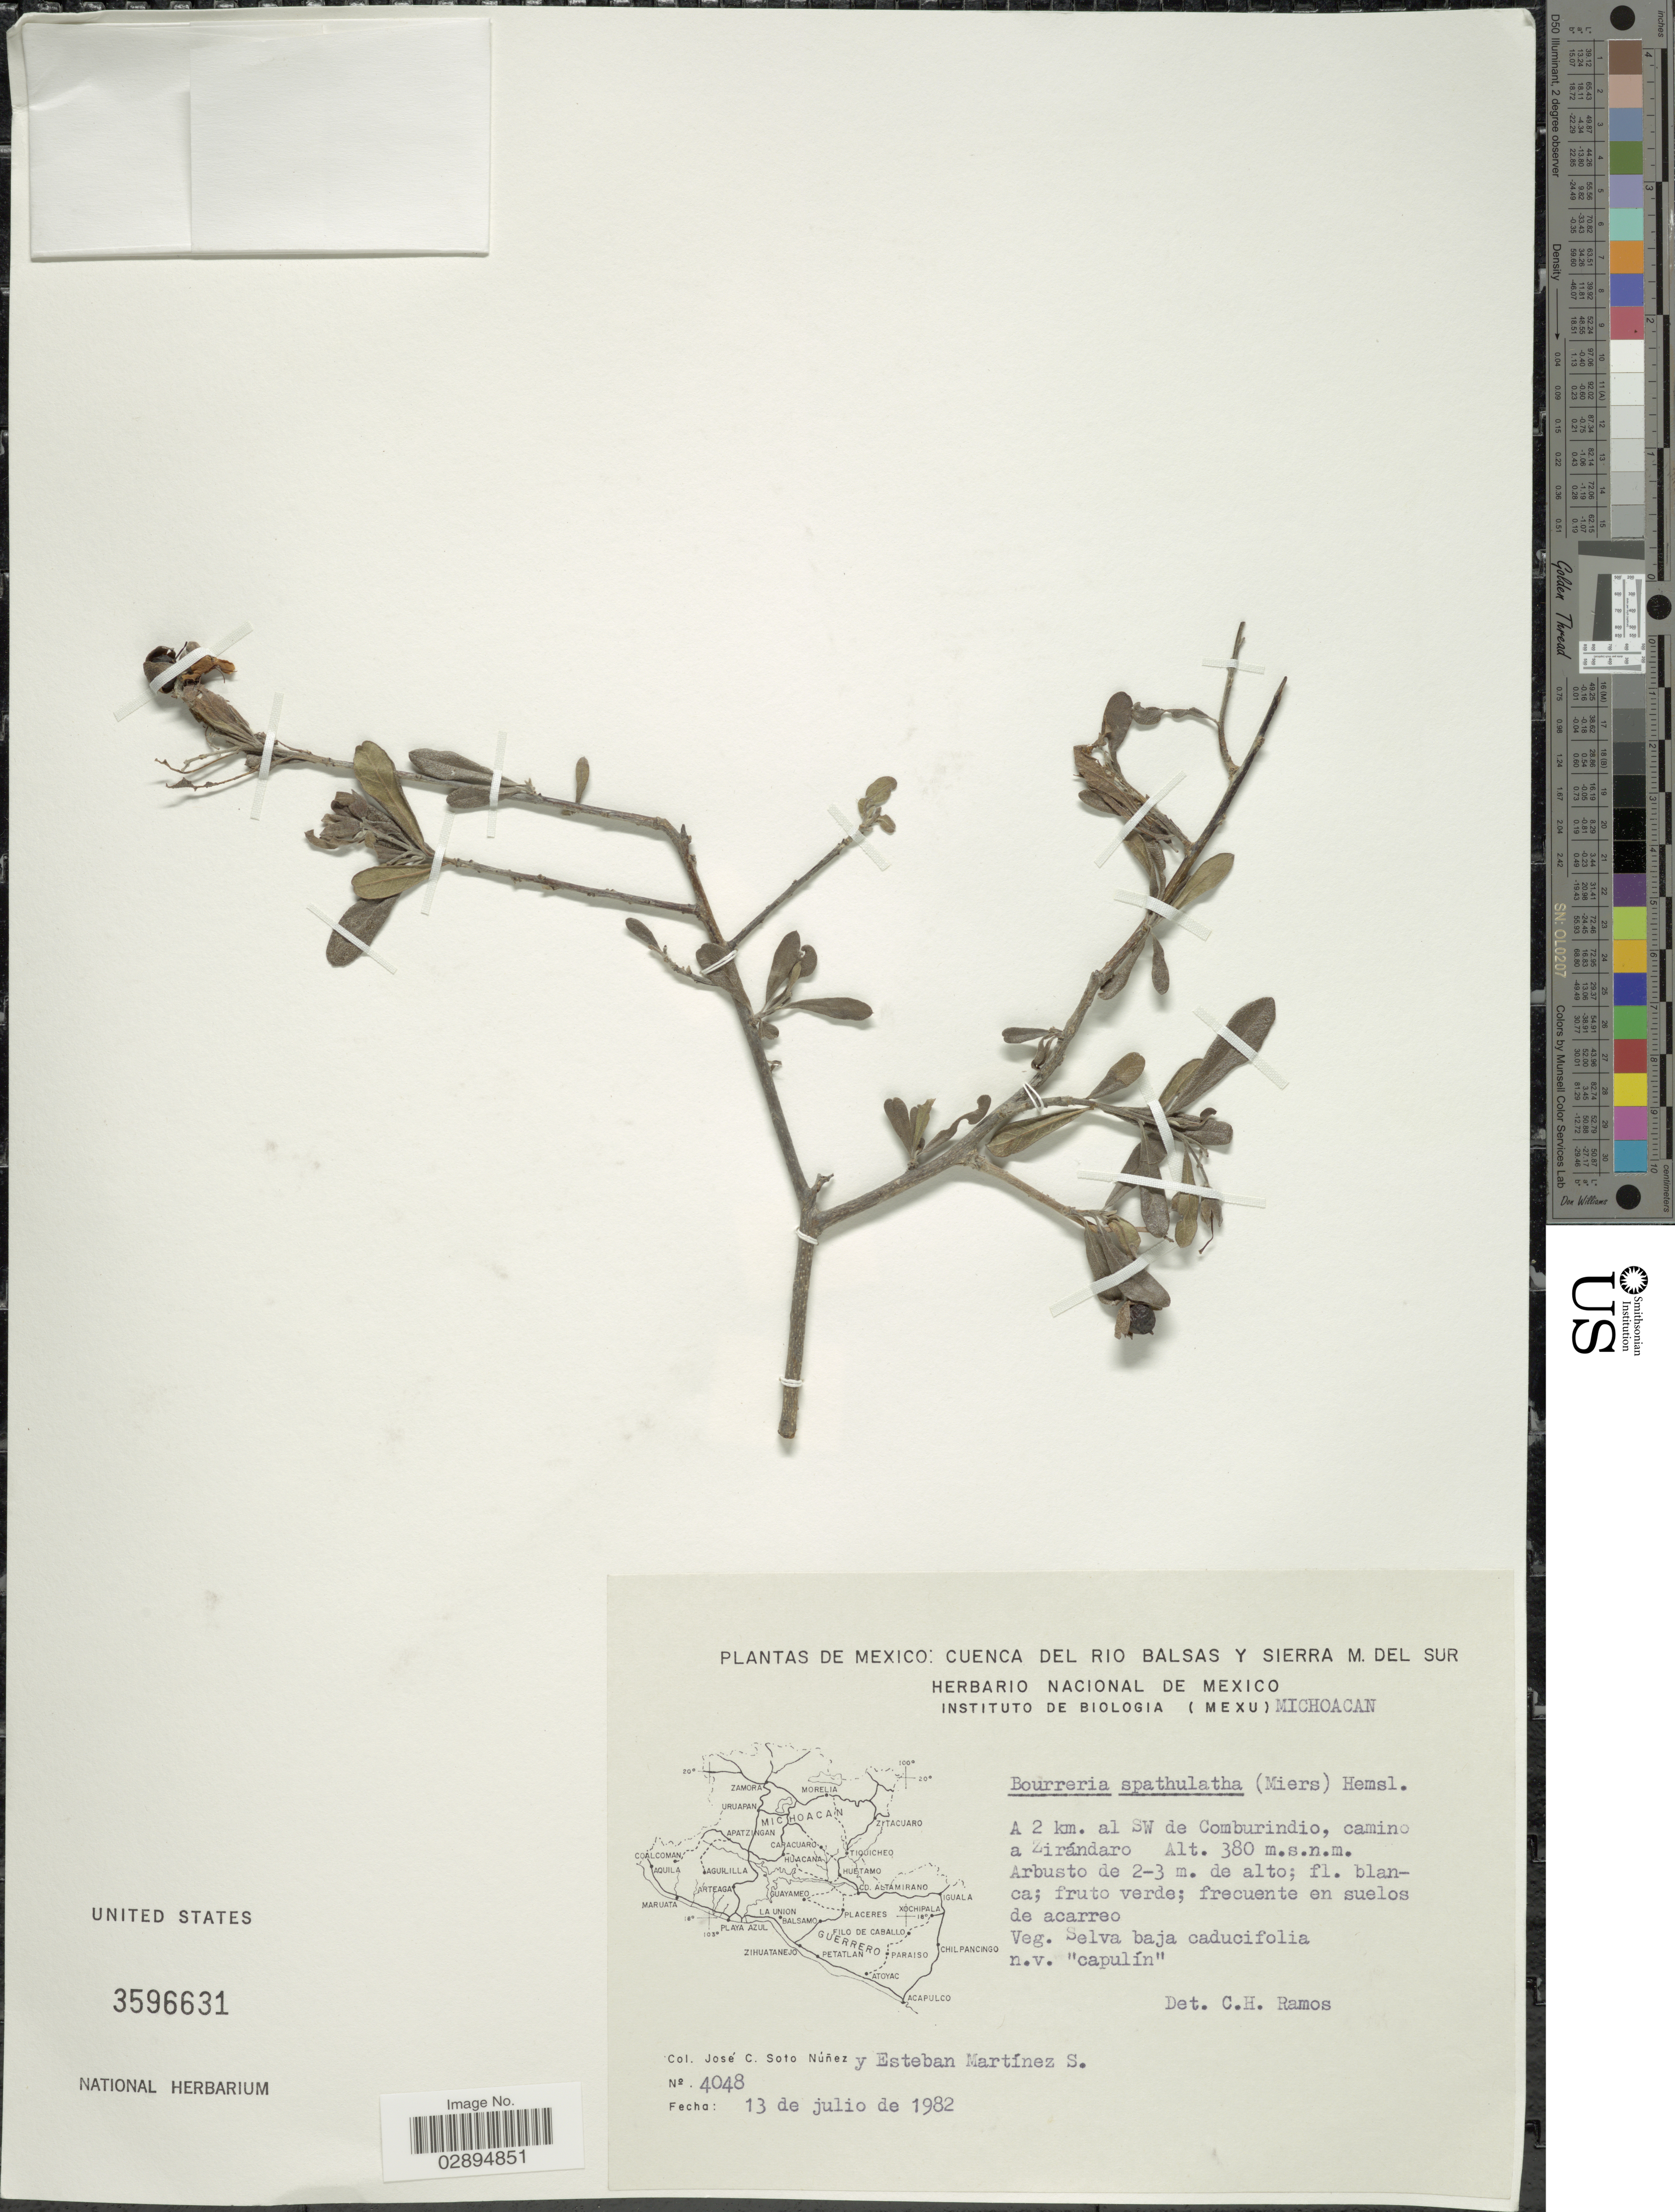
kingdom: Plantae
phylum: Tracheophyta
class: Magnoliopsida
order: Boraginales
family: Ehretiaceae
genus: Bourreria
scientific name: Bourreria spathulata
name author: (Miers) Hemsl.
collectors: J. Soto & E. M. Martínez S.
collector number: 4048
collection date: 1982-07-13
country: Mexico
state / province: Michoacán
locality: A 2 km. al SW de Comburindio, camino a Zirándaro.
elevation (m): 380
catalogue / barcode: US 3596631